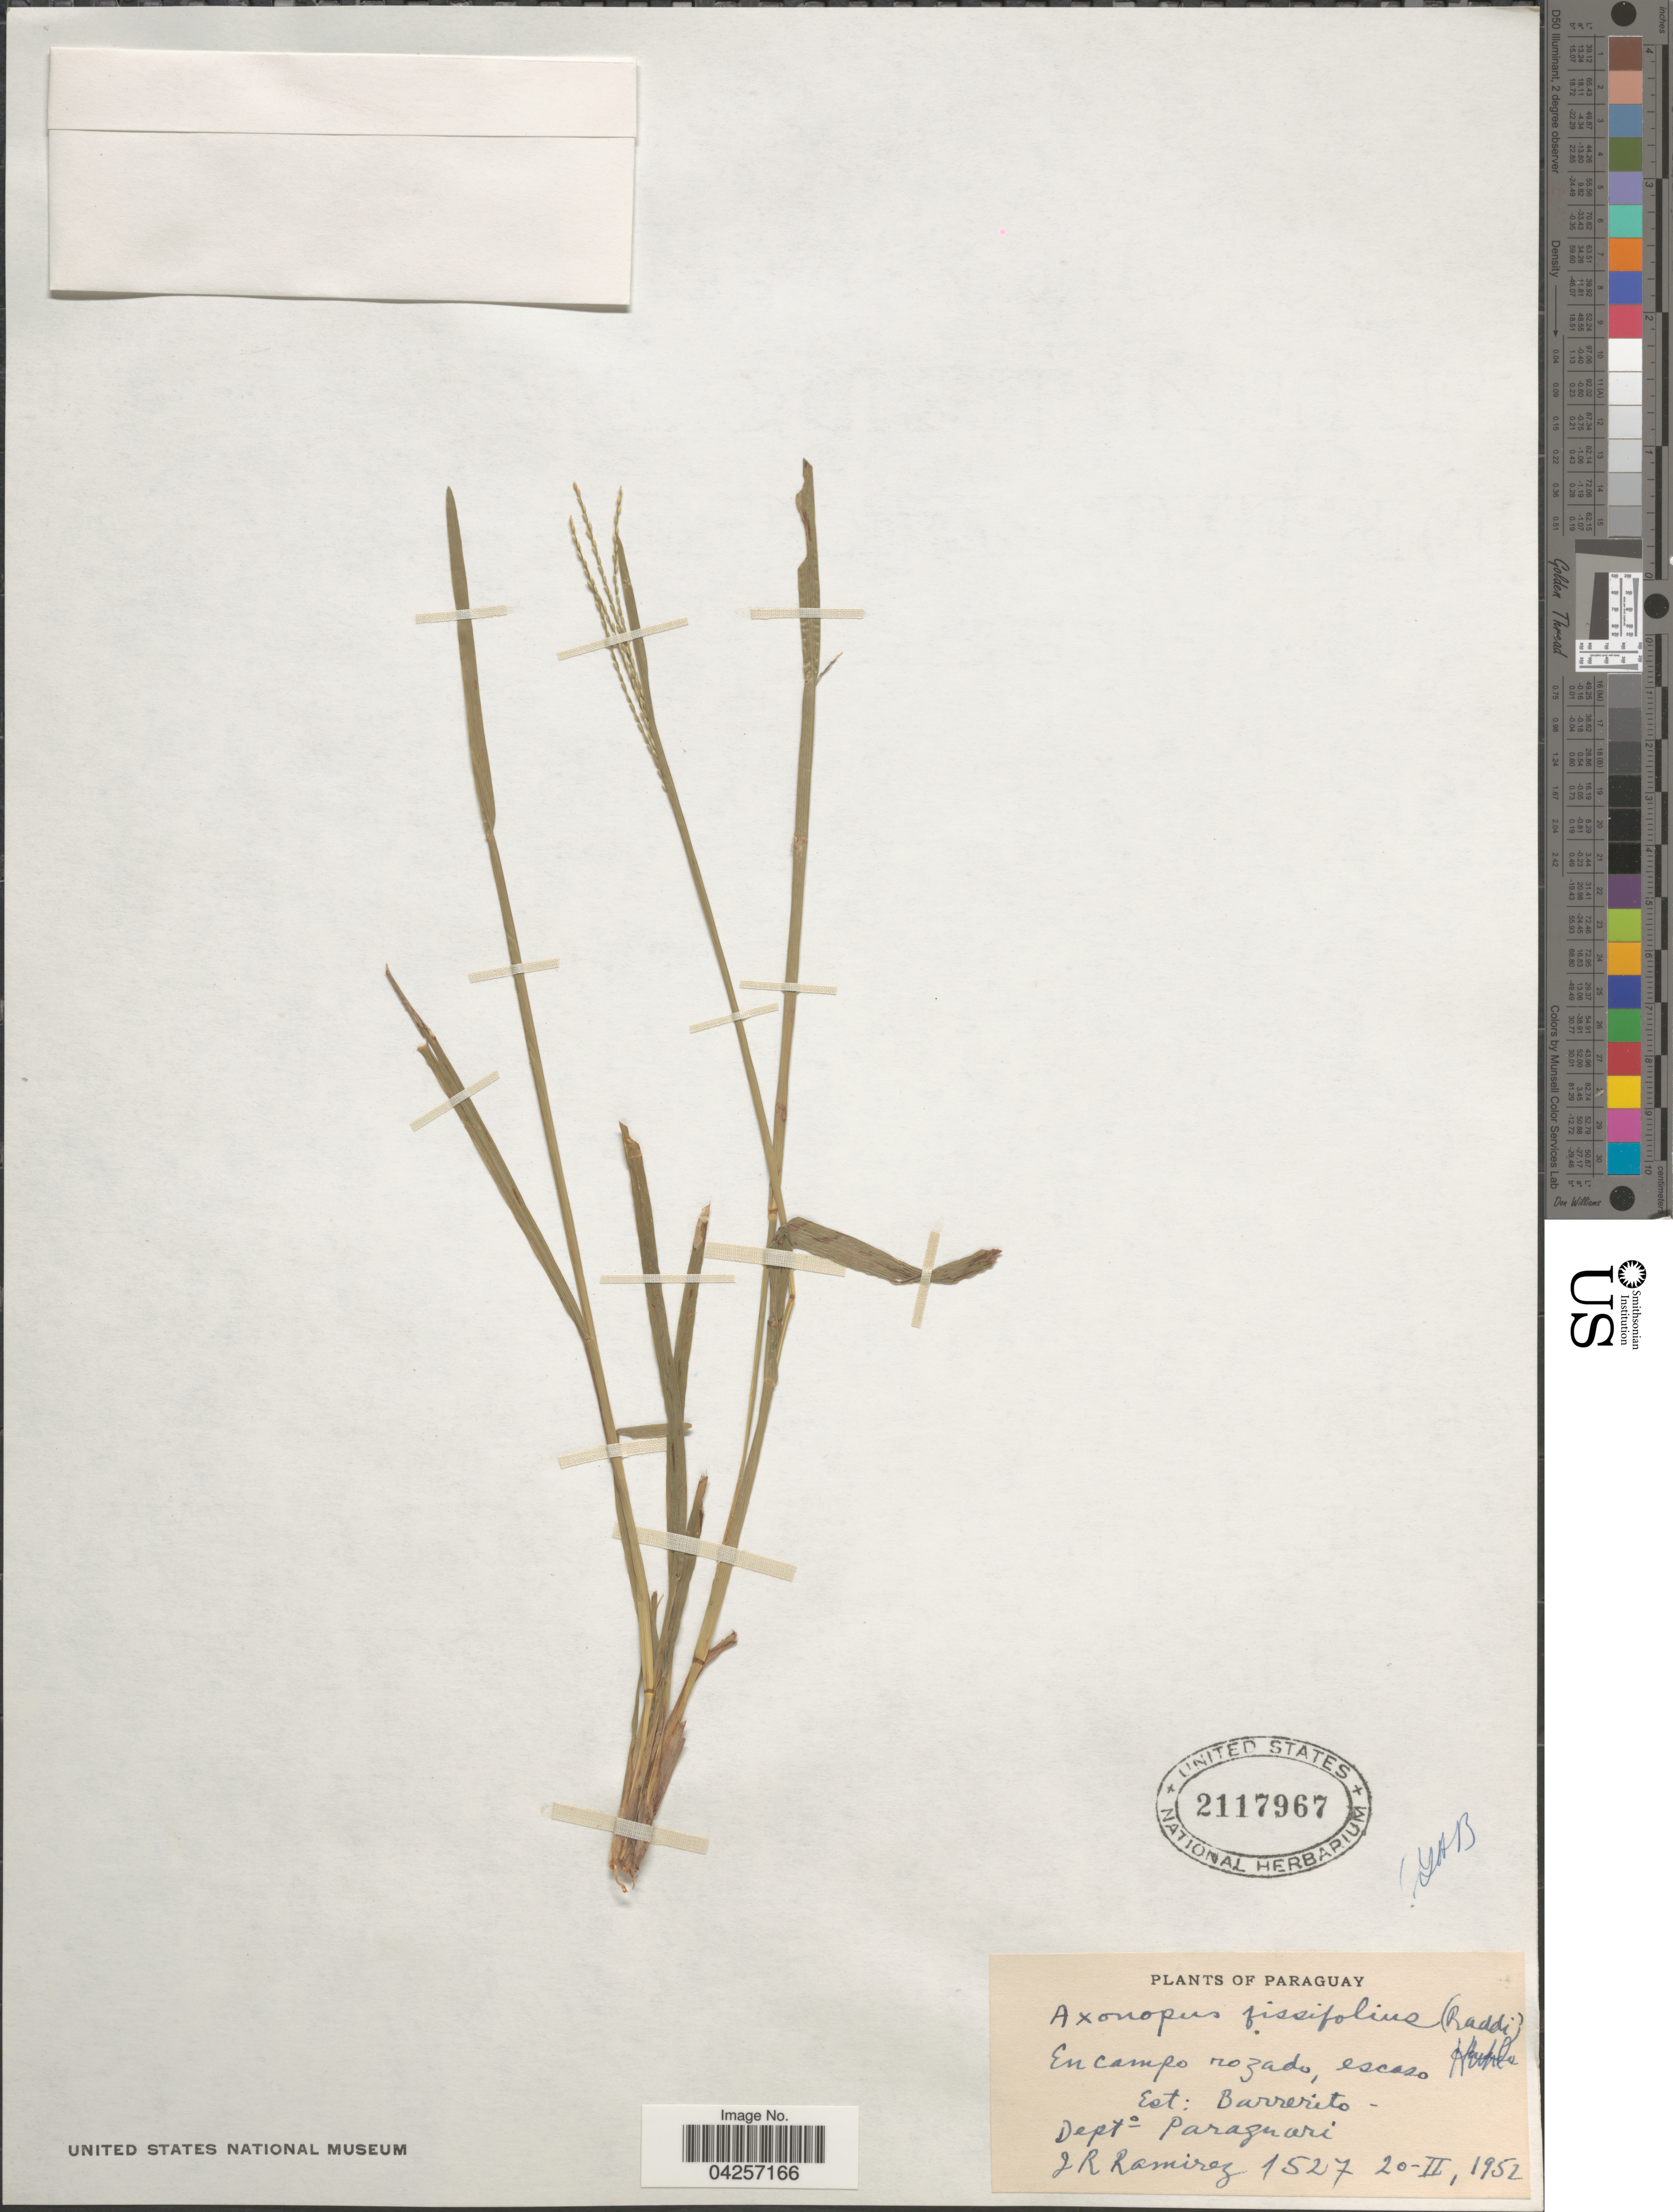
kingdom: Plantae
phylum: Tracheophyta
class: Liliopsida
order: Poales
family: Poaceae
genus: Axonopus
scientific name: Axonopus fissifolius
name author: (Raddi) Kuhlm.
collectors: J. Ramirez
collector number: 1527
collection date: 1952-02-20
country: Paraguay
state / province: Paraguari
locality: Est: Barrerito. Dept° Paraguari.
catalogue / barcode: US 2117967